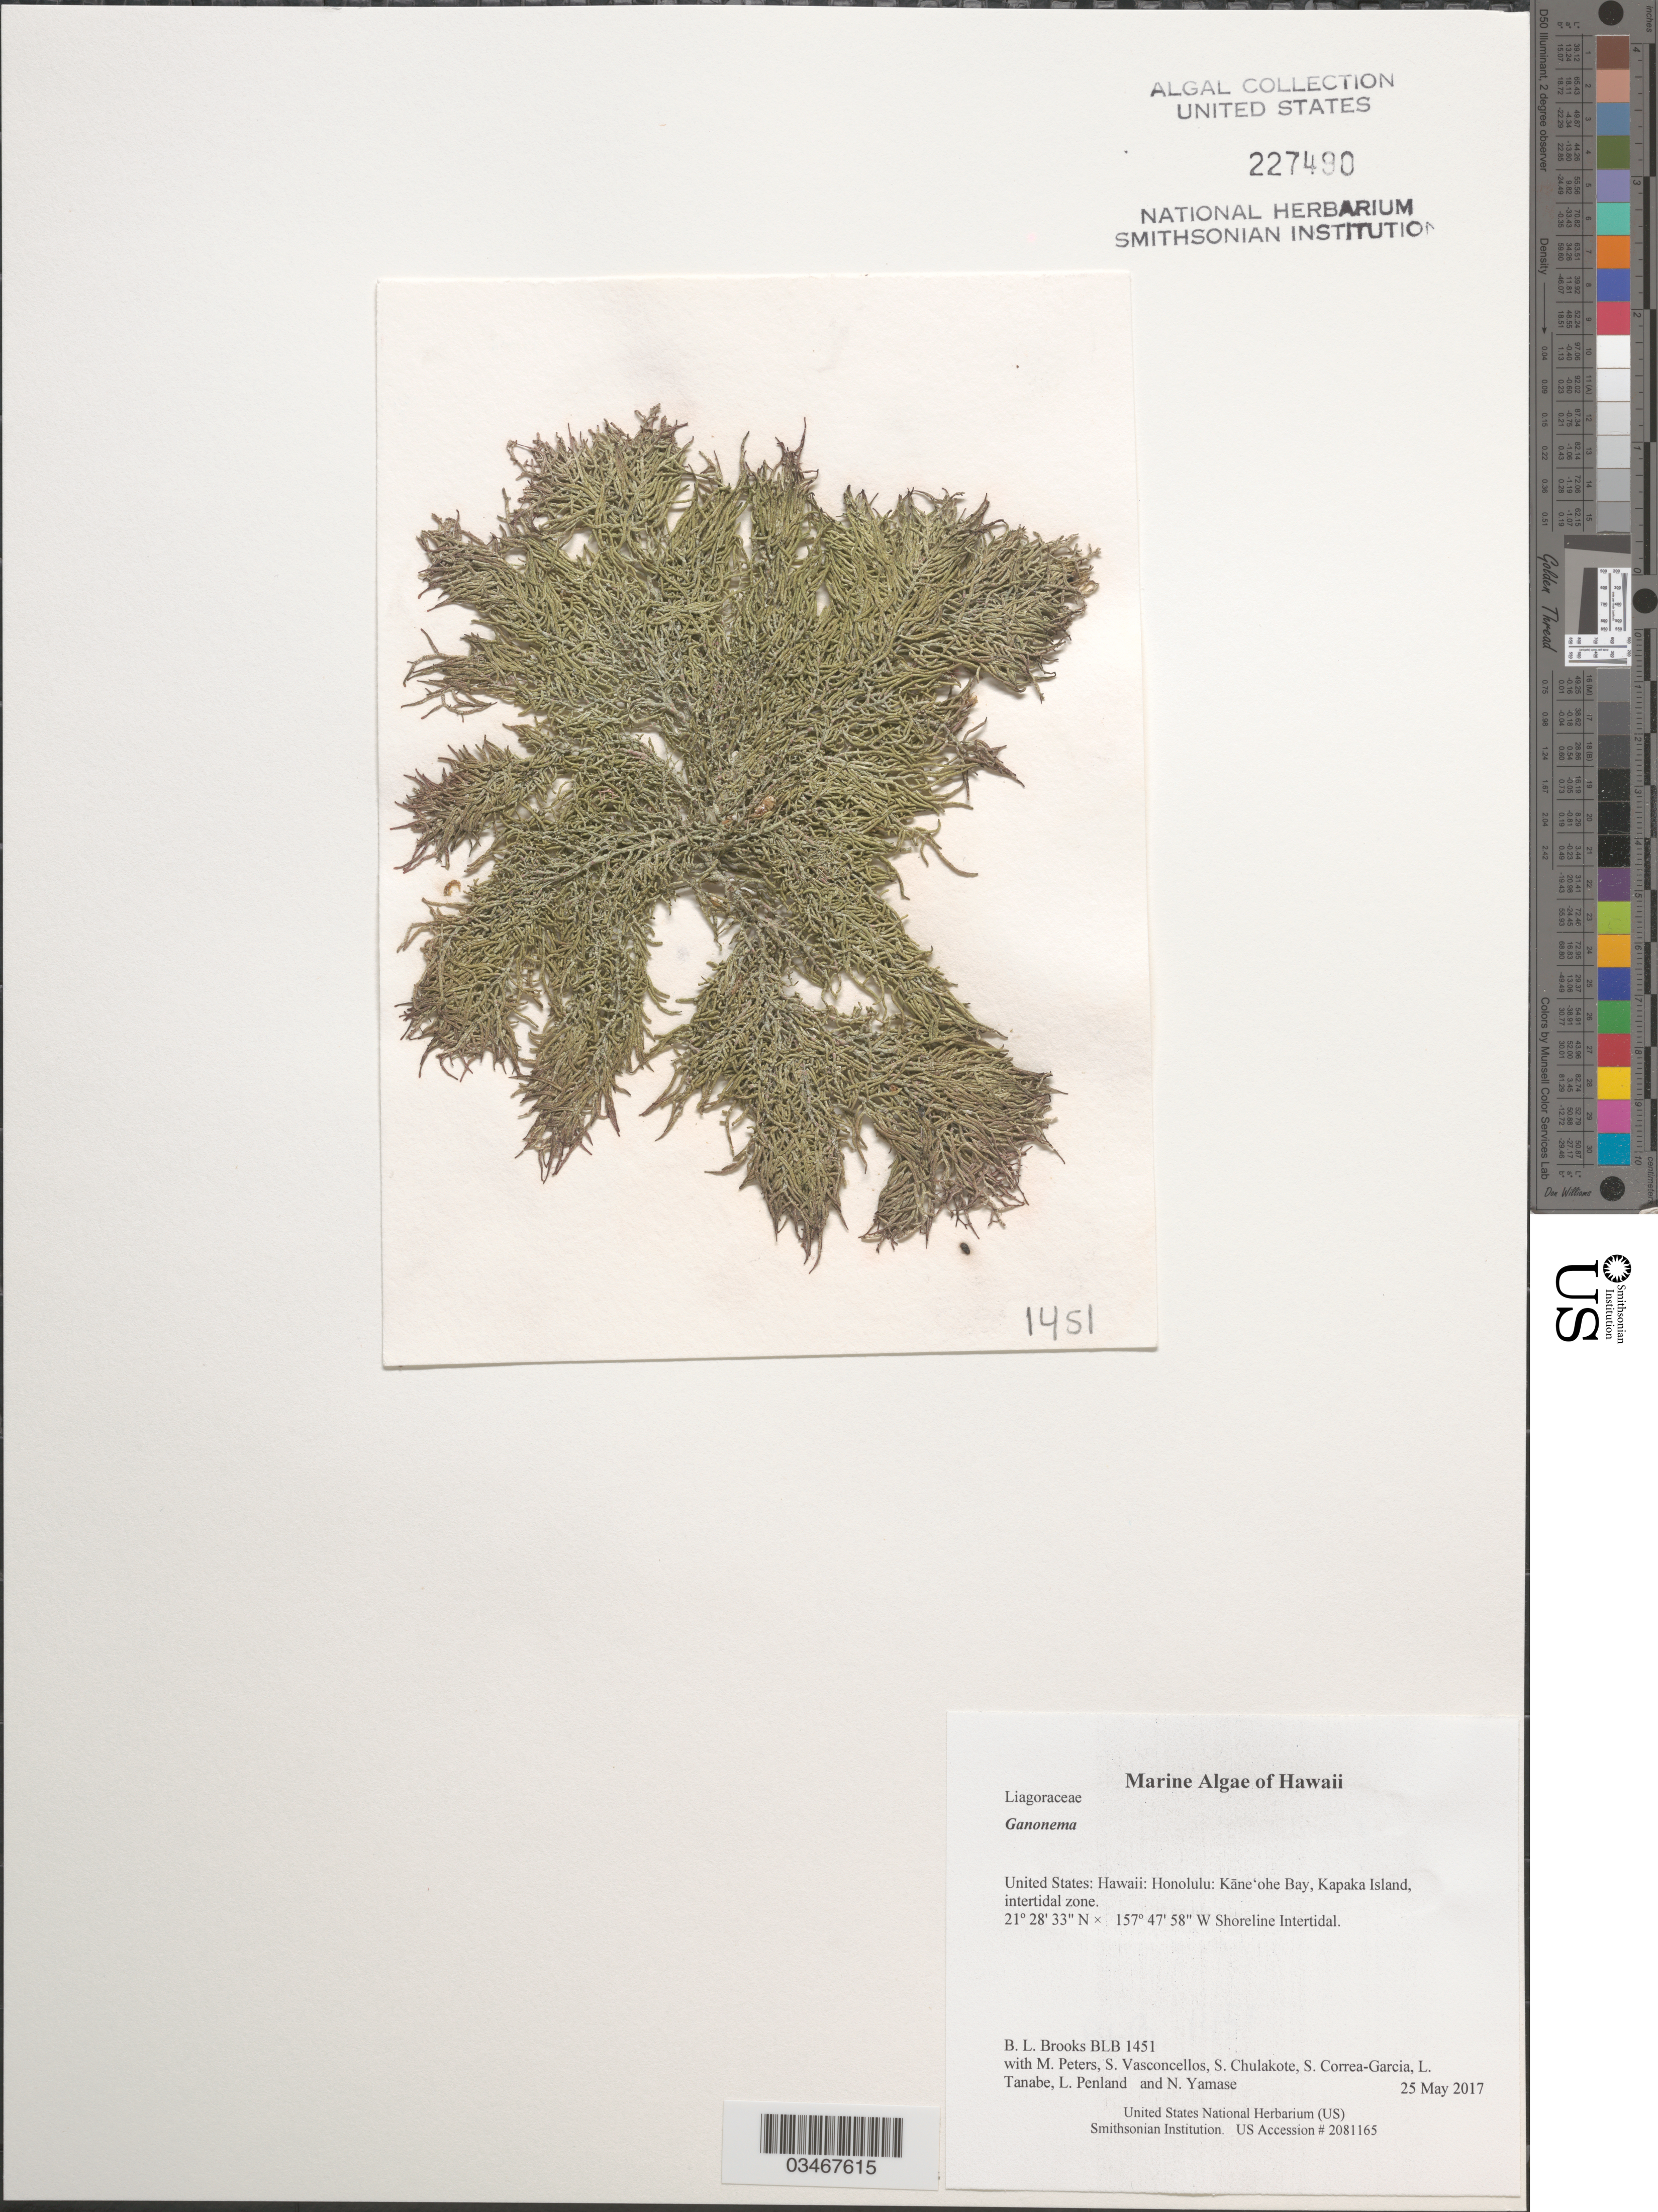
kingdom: Plantae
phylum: Rhodophyta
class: Florideophyceae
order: Nemaliales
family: Liagoraceae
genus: Ganonema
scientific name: Ganonema sp.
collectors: B. Brooks, M. Peters, S. Vasconcellos, S. Chulakote & et al.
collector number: BLB 1451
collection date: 2017-05-25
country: United States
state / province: Hawaii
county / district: Honolulu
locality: Honolulu: Kāne'ohe Bay, Kapaka Island, intertidal zone.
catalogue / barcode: US 227490